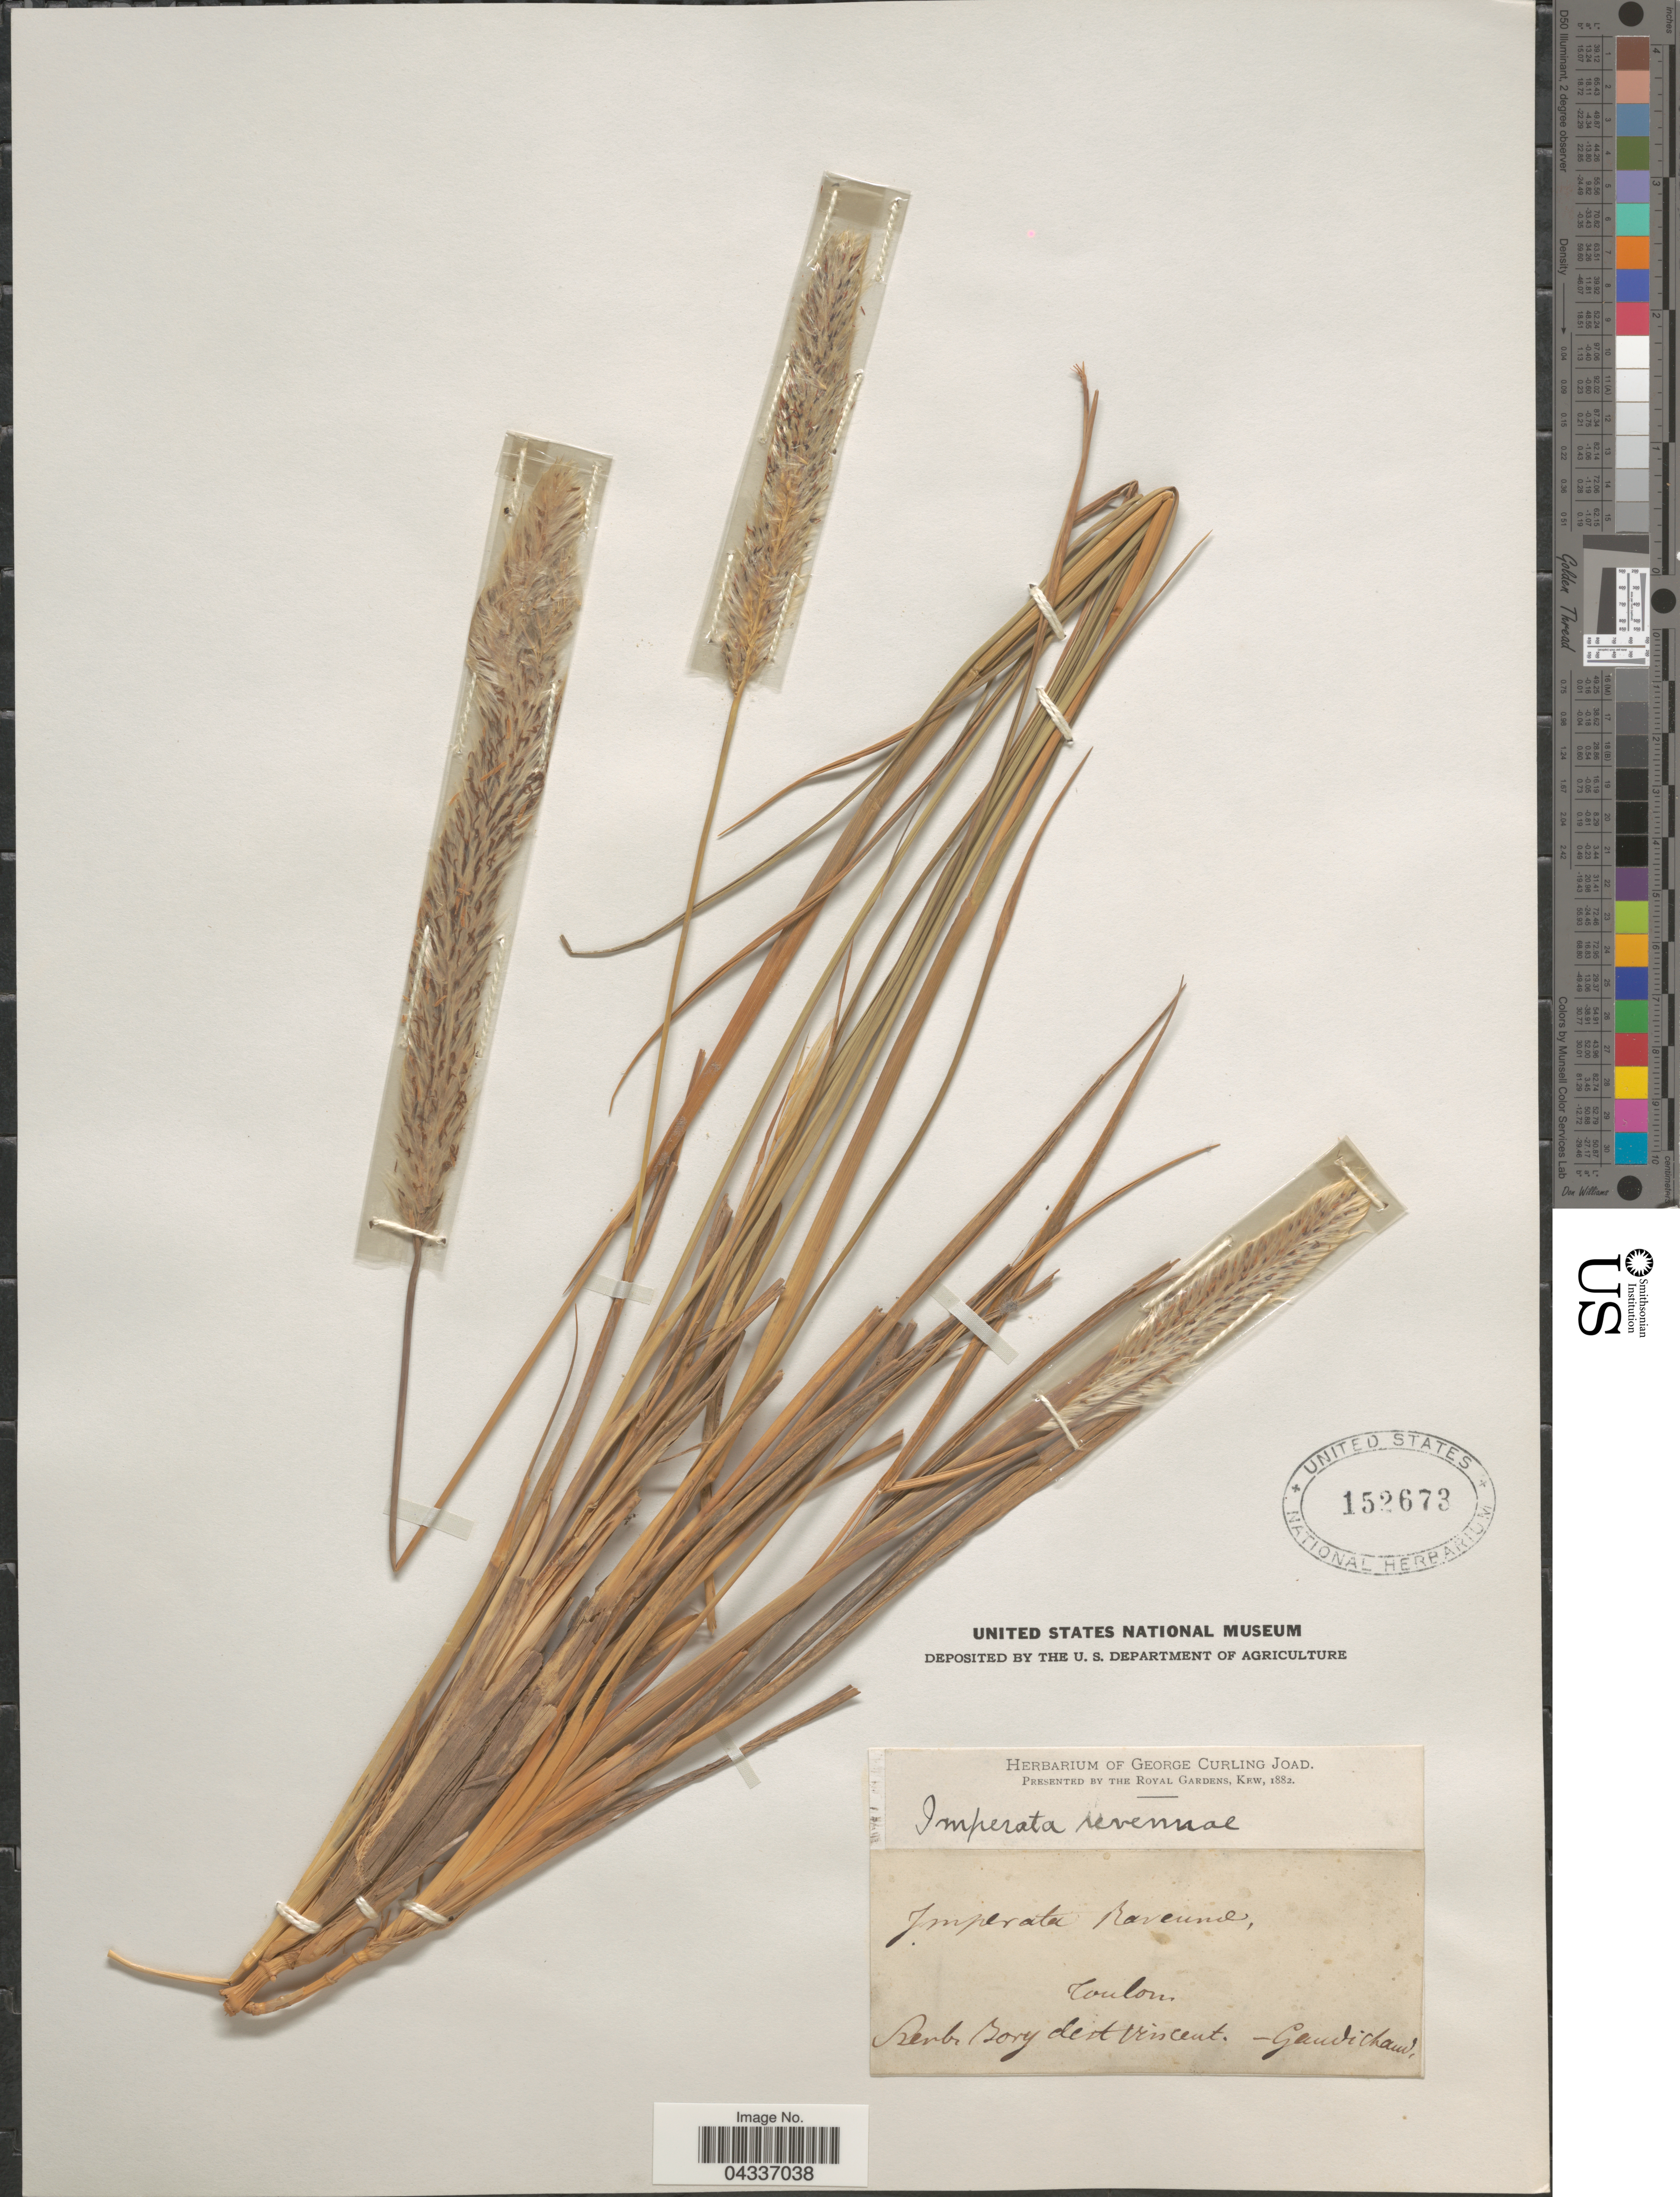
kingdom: Plantae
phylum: Tracheophyta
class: Liliopsida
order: Poales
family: Poaceae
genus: Imperata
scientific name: Imperata cylindrica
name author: (L.) P. Beauv.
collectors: -. Gaudichaud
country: France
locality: Toulon.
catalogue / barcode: US 152673